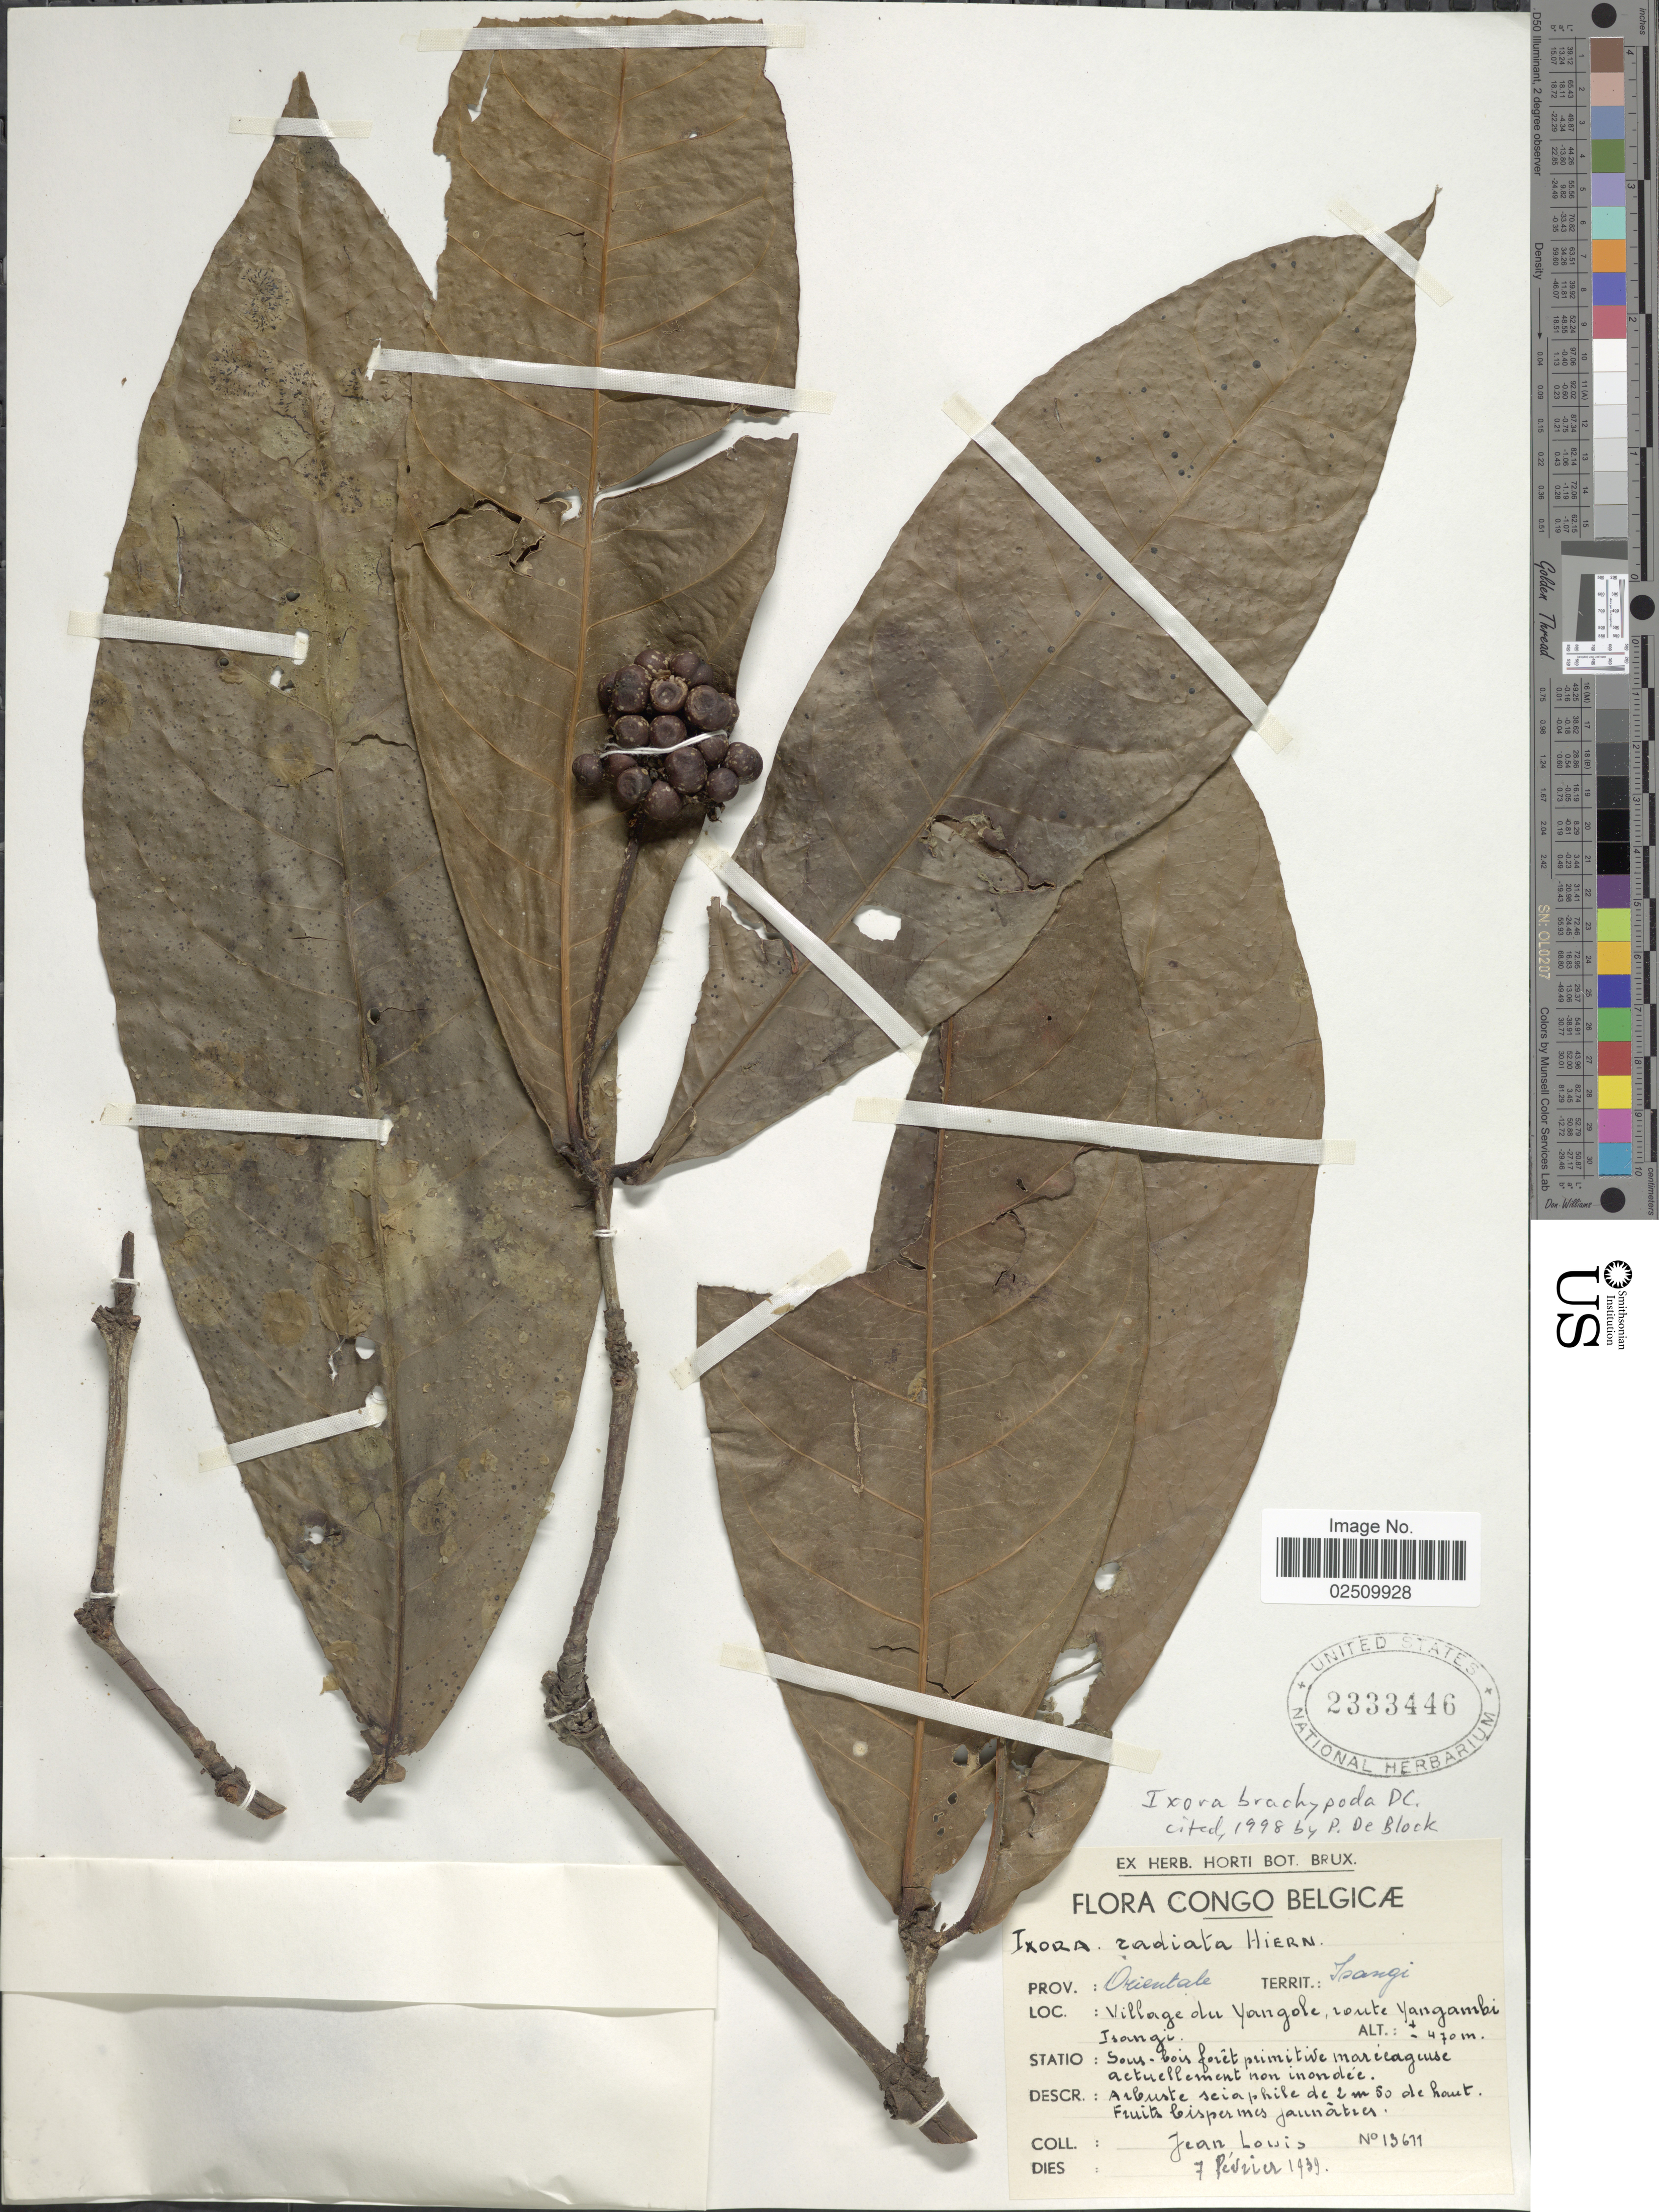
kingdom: Plantae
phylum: Tracheophyta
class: Magnoliopsida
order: Gentianales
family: Rubiaceae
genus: Ixora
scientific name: Ixora brachypoda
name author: DC.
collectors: J. Louis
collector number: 13611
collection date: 1939-02-07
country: Congo, Democratic Republic of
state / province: Tshopo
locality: Congo Belgicae. Territ.: Isangi. Village du Yangole, route Yangambi. Isangi.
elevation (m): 470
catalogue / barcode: US 2333446